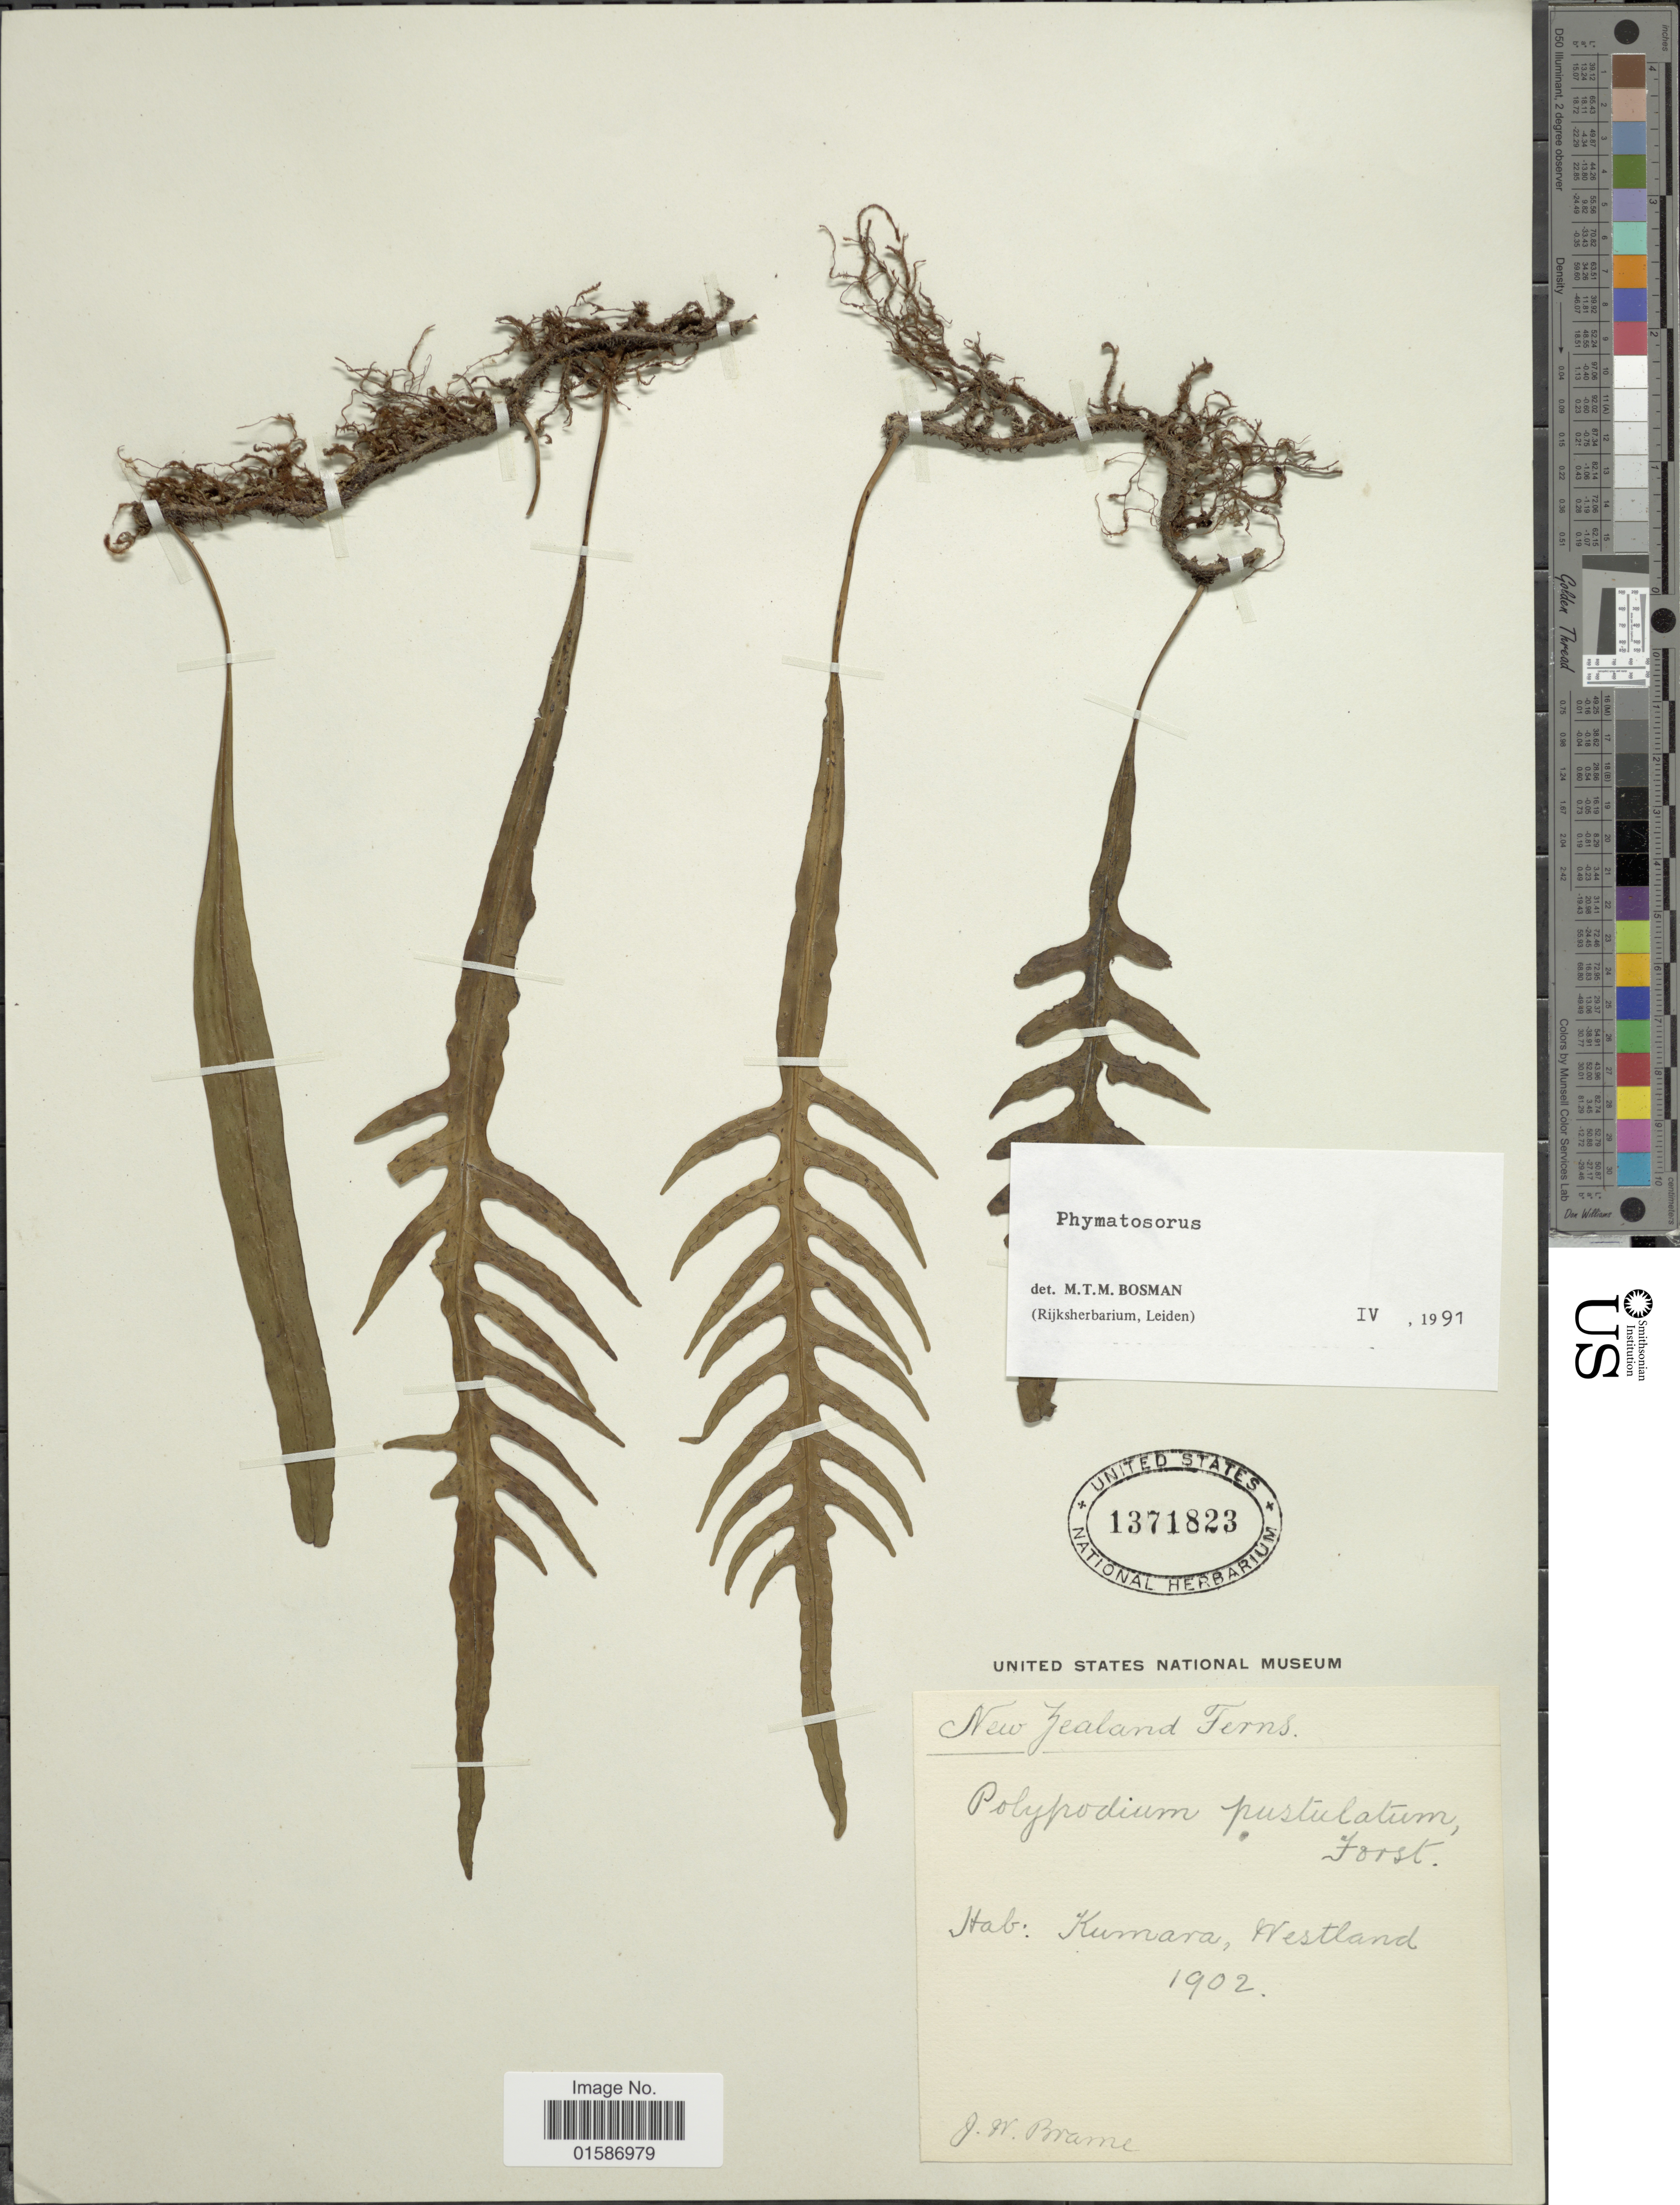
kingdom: Plantae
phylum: Tracheophyta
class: Polypodiopsida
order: Polypodiales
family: Polypodiaceae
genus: Microsorum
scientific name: Microsorum scandens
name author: Tindale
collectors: J. Brame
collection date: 1902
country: New Zealand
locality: Kumara, Westland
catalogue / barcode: US 1371823